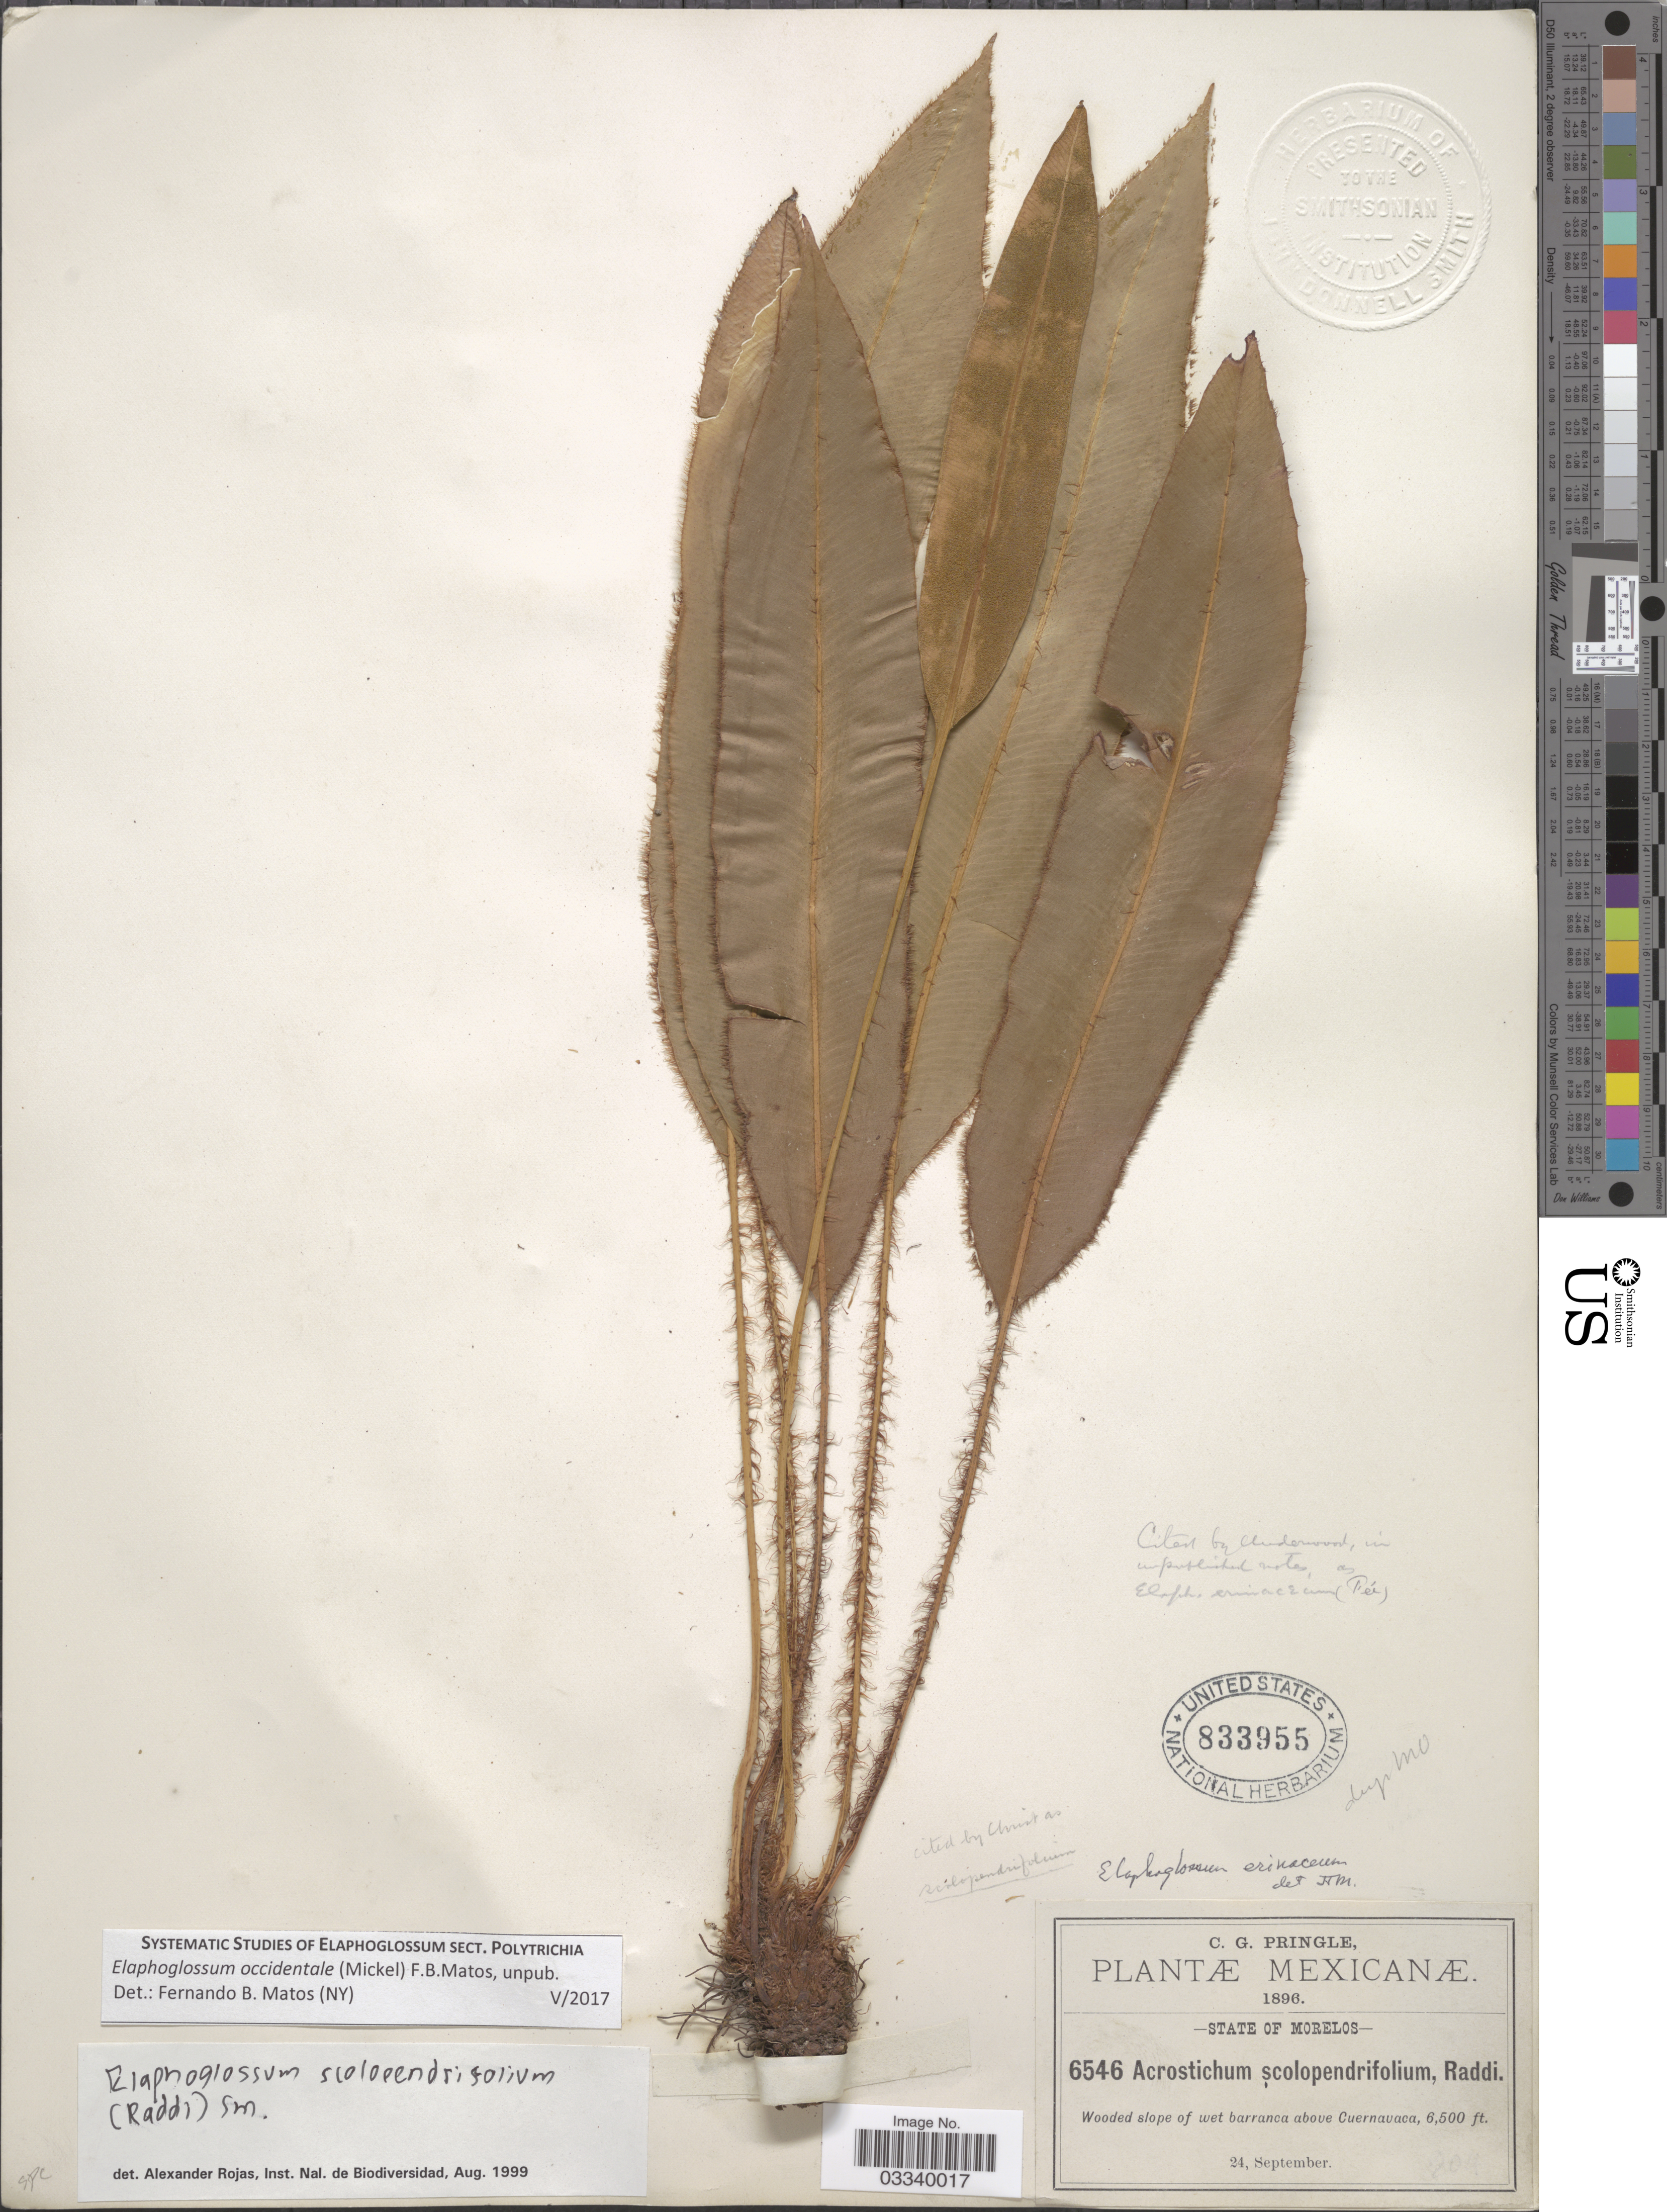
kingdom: Plantae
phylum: Tracheophyta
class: Polypodiopsida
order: Polypodiales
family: Dryopteridaceae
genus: Elaphoglossum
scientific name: Elaphoglossum occidentale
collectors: C. G. Pringle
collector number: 6546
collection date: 1896-09-24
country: Mexico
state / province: Morelos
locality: Wooded slope of wet barranca above Cuernavaca.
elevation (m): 1981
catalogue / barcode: US 833955